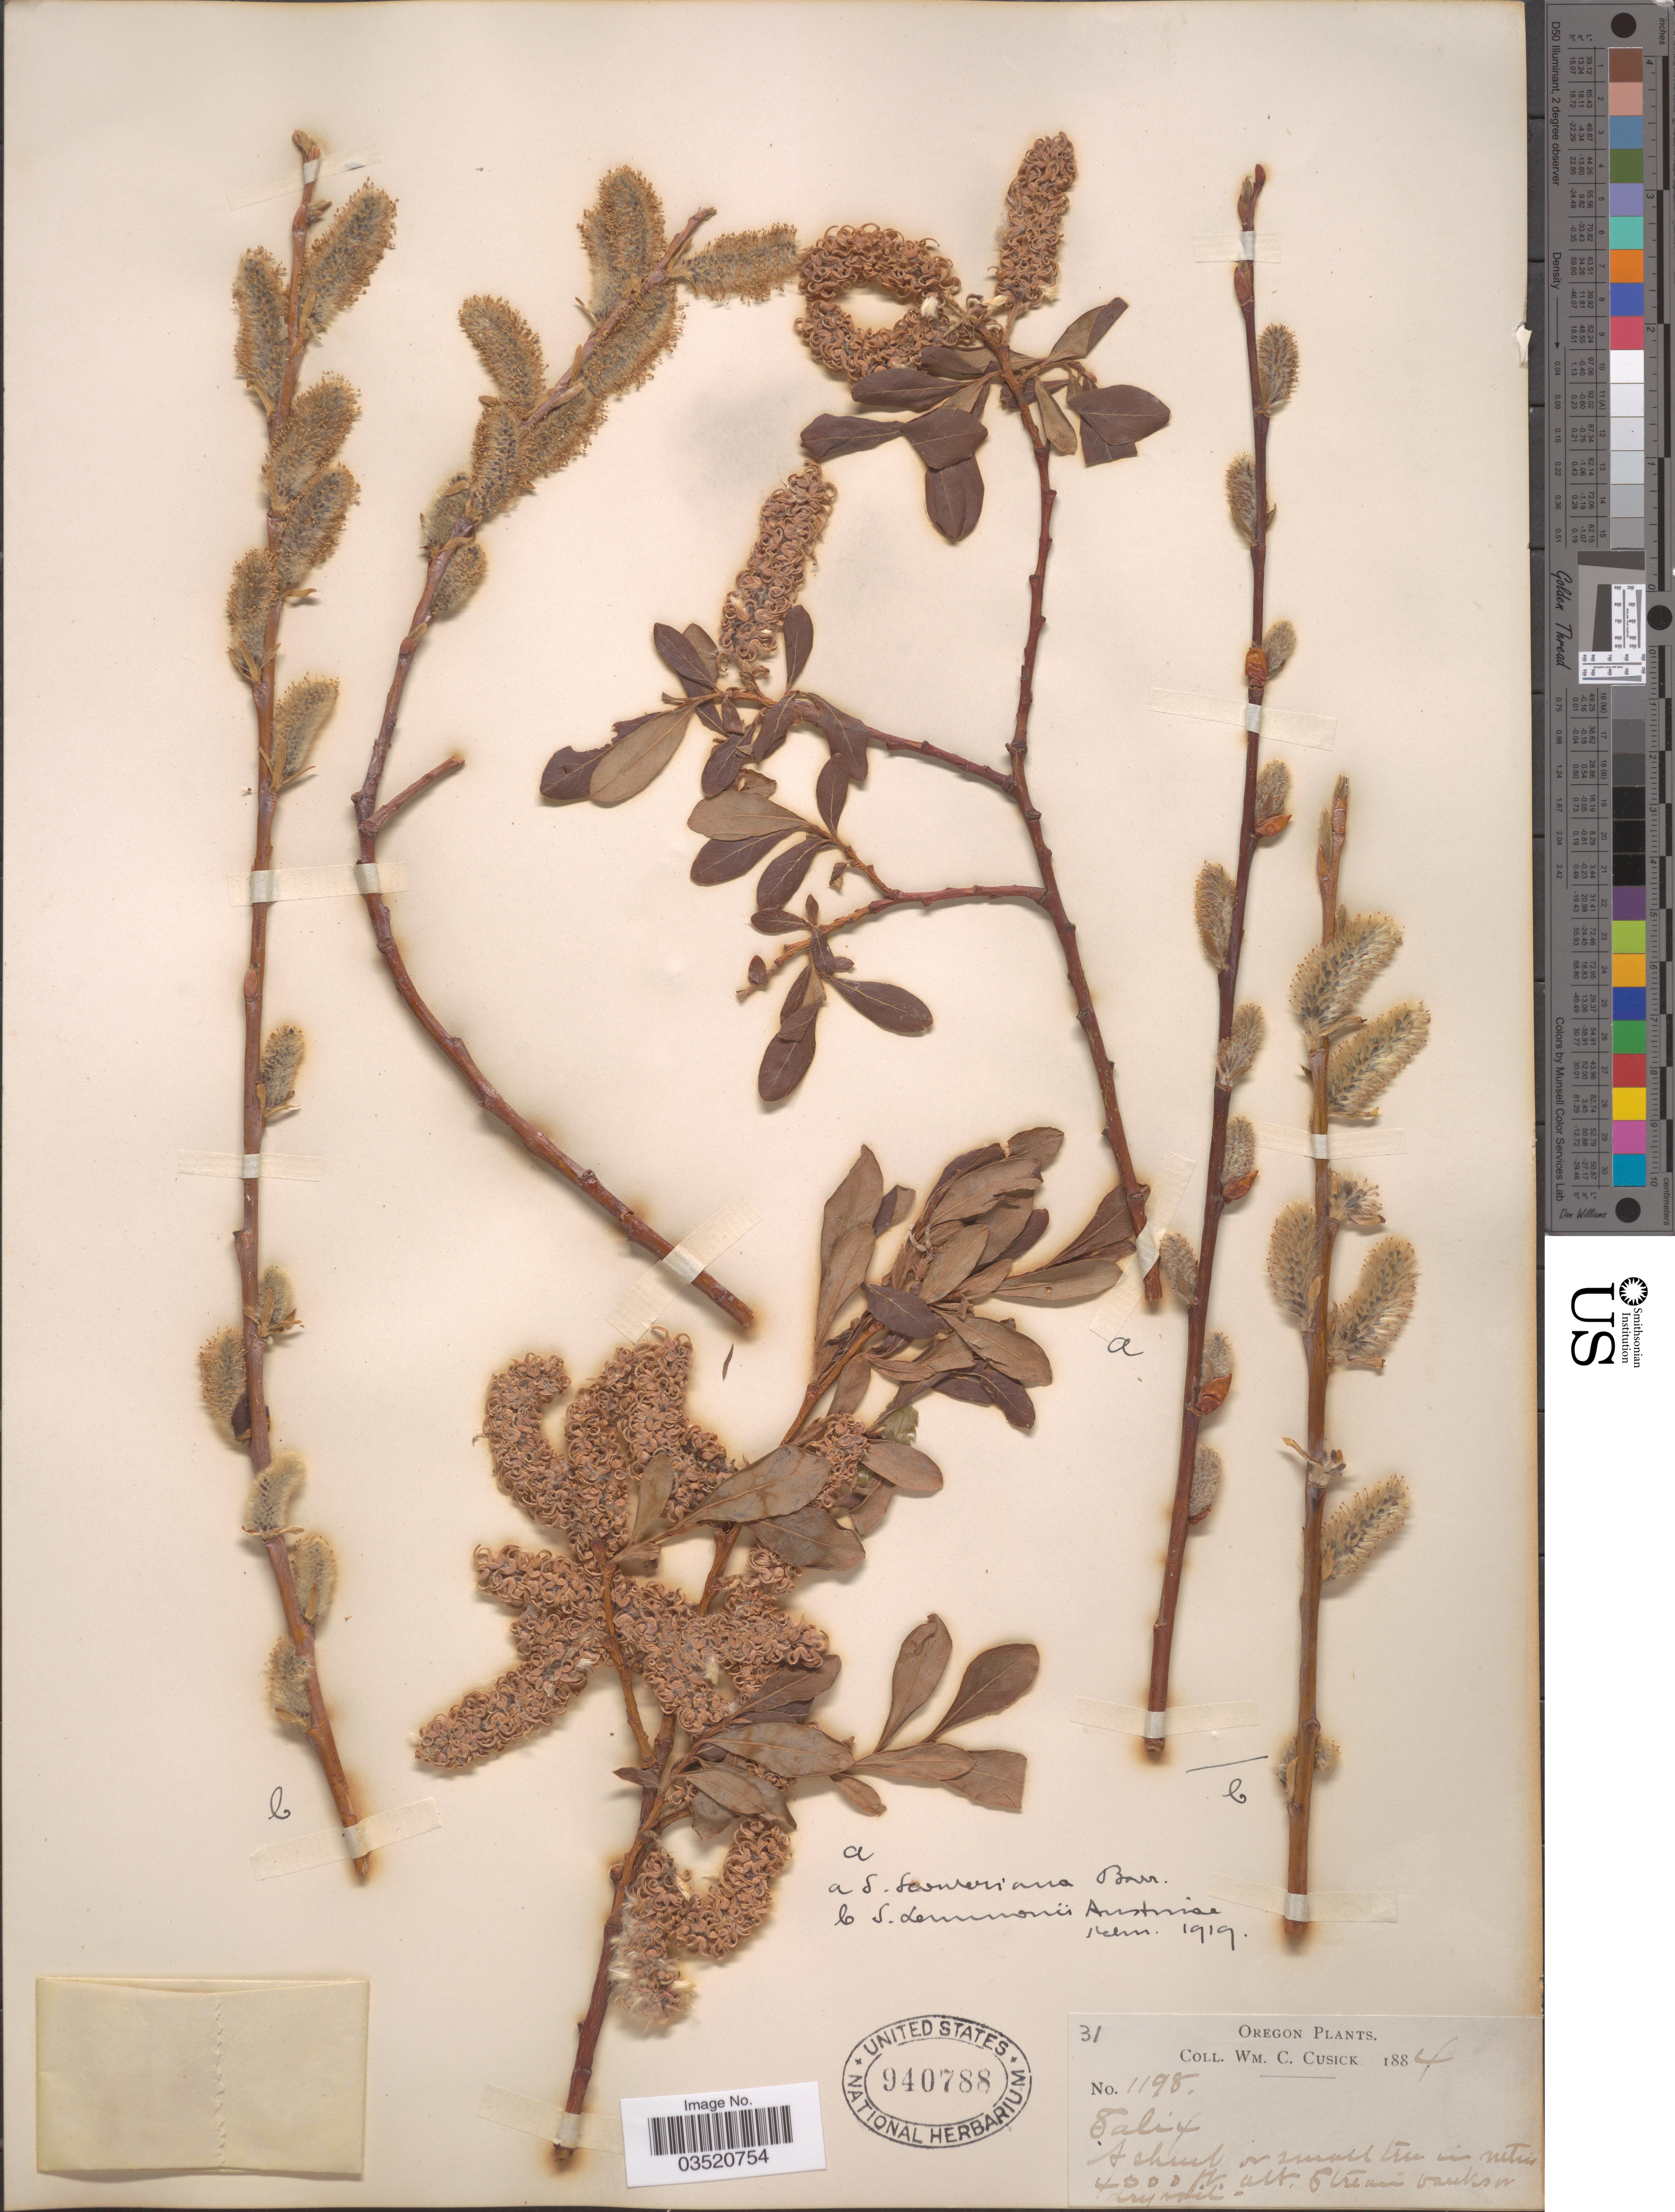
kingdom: Plantae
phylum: Tracheophyta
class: Magnoliopsida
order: Malpighiales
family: Salicaceae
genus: Salix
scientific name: Salix scouleriana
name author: Barratt ex Hook.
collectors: W. C. Cusick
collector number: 1198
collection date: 1884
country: United States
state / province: Oregon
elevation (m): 1219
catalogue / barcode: US 940788